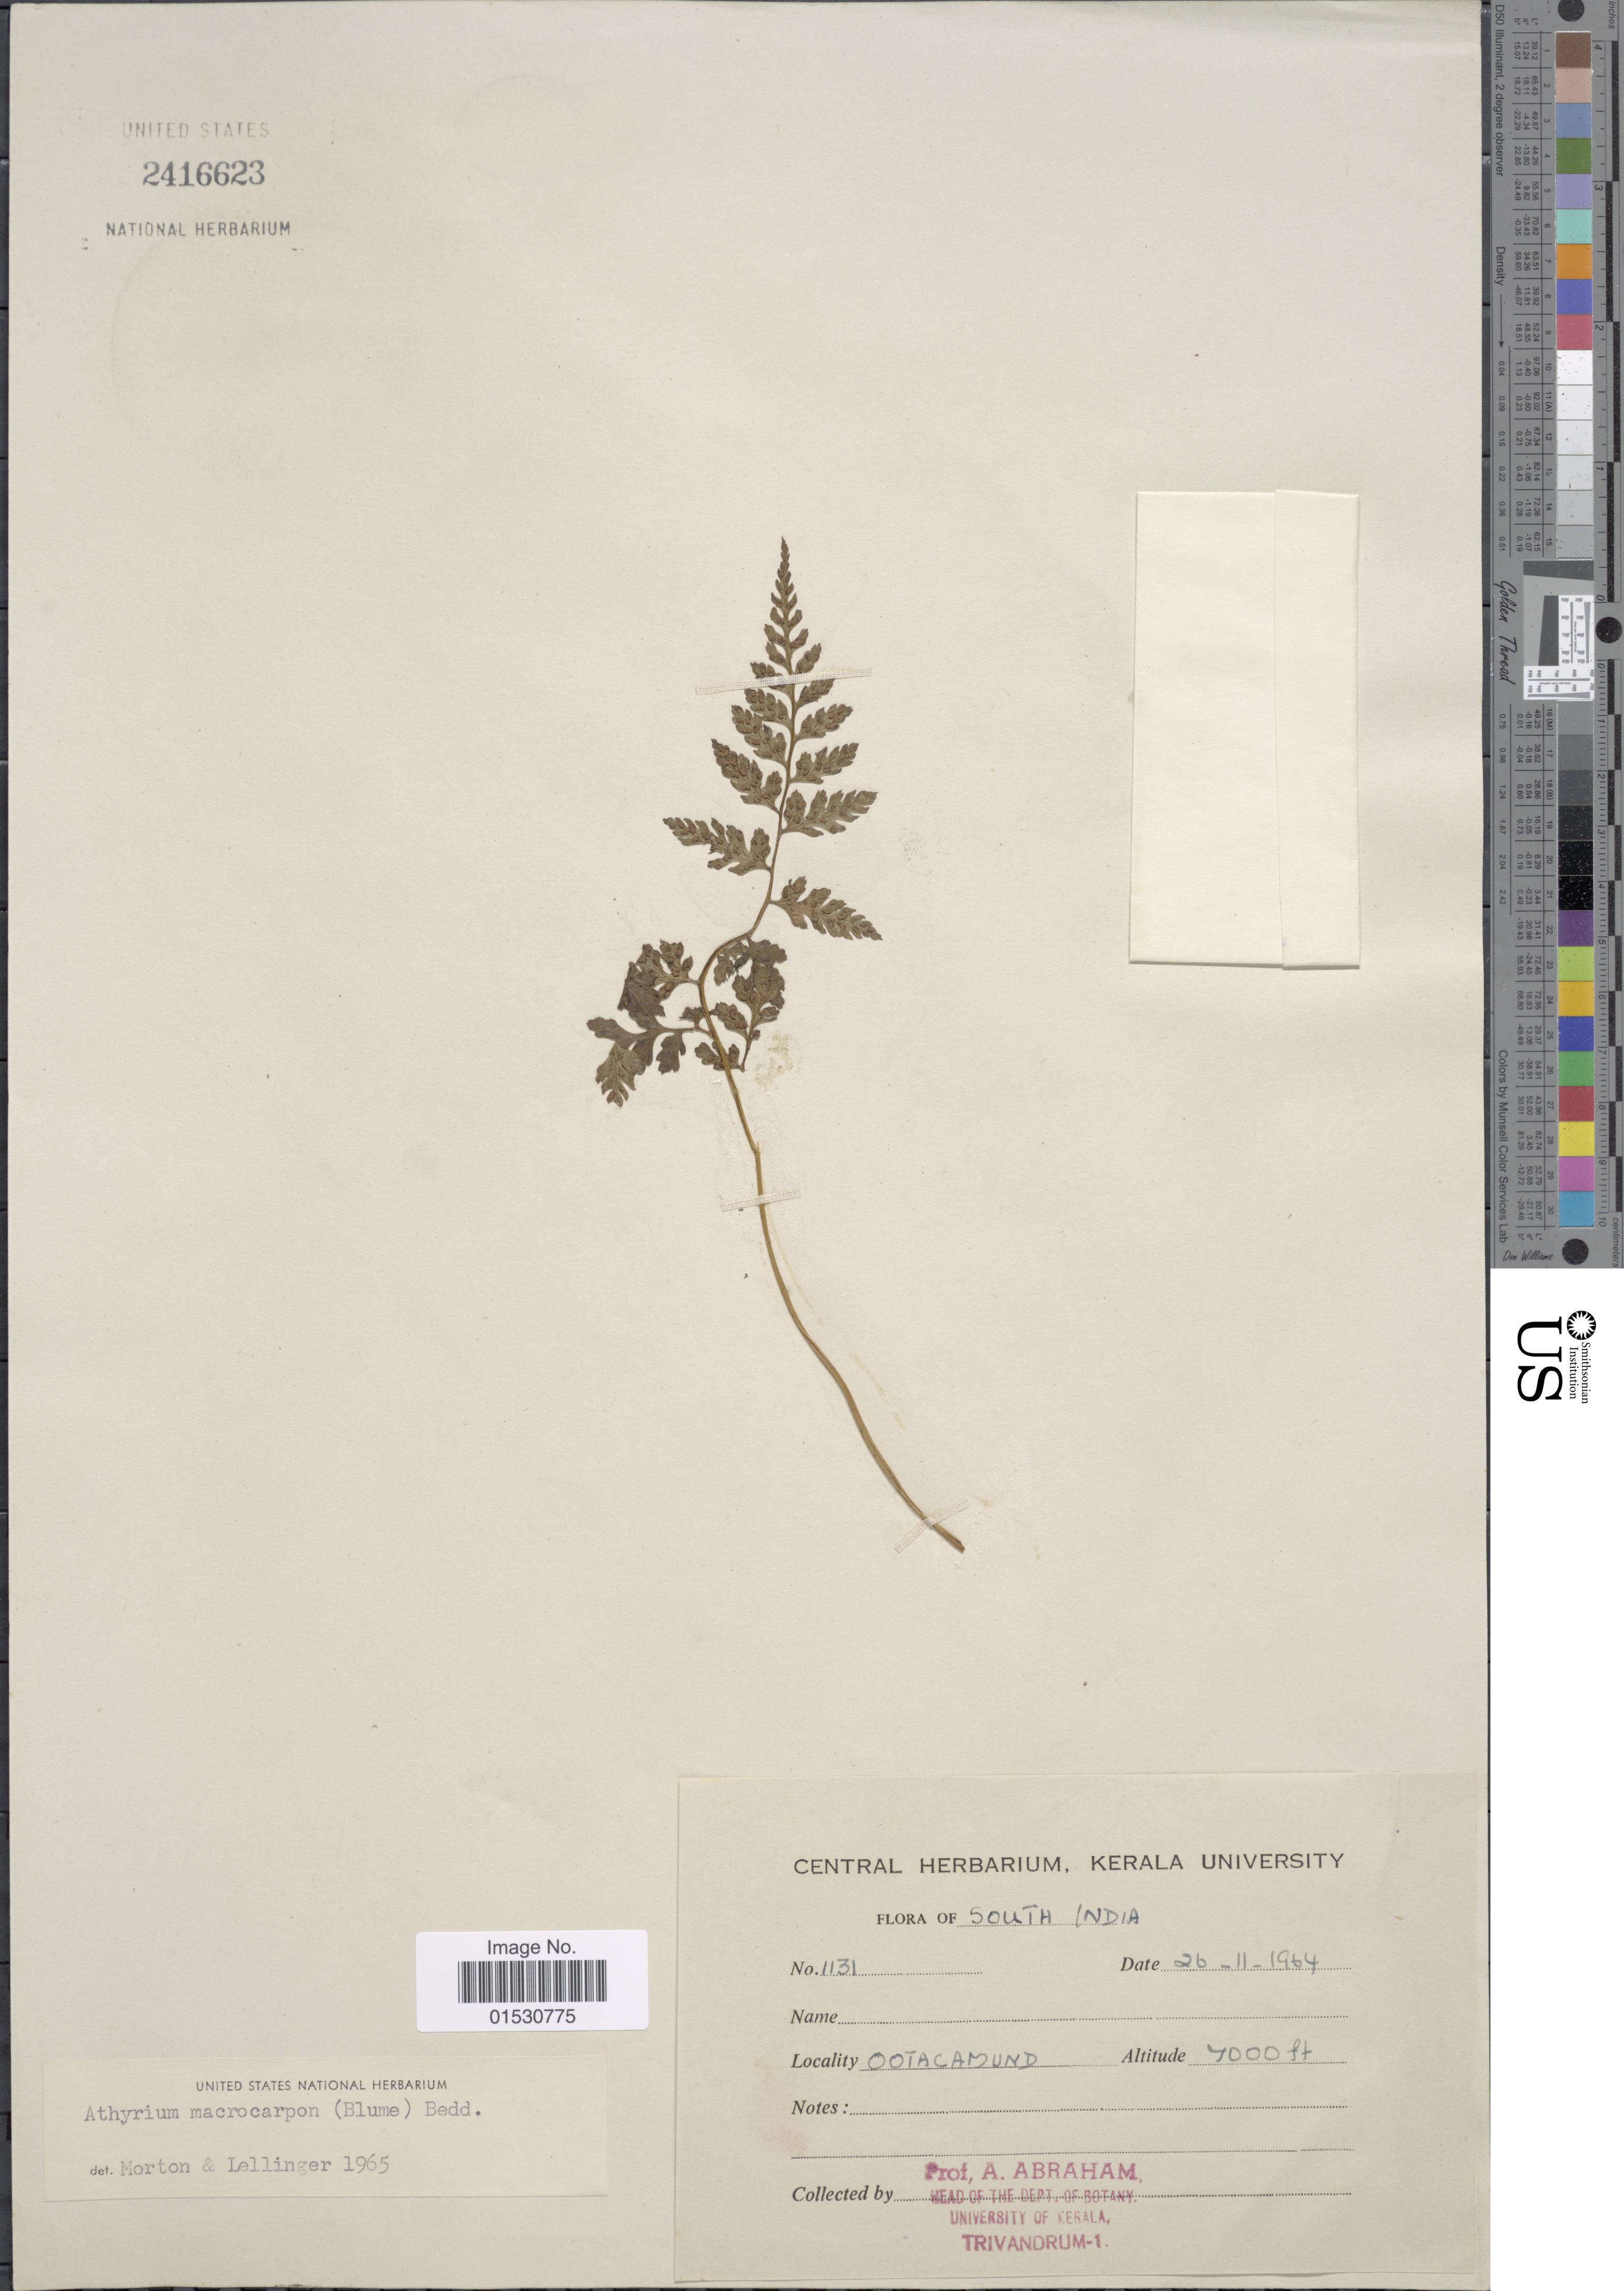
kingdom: Plantae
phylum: Tracheophyta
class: Polypodiopsida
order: Polypodiales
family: Athyriaceae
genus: Athyrium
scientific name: Athyrium macrocarpon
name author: Bedd.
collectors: A. Abraham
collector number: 1131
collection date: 1964-11-26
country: India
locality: South India, Ootacamund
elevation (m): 1219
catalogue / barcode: US 2416623